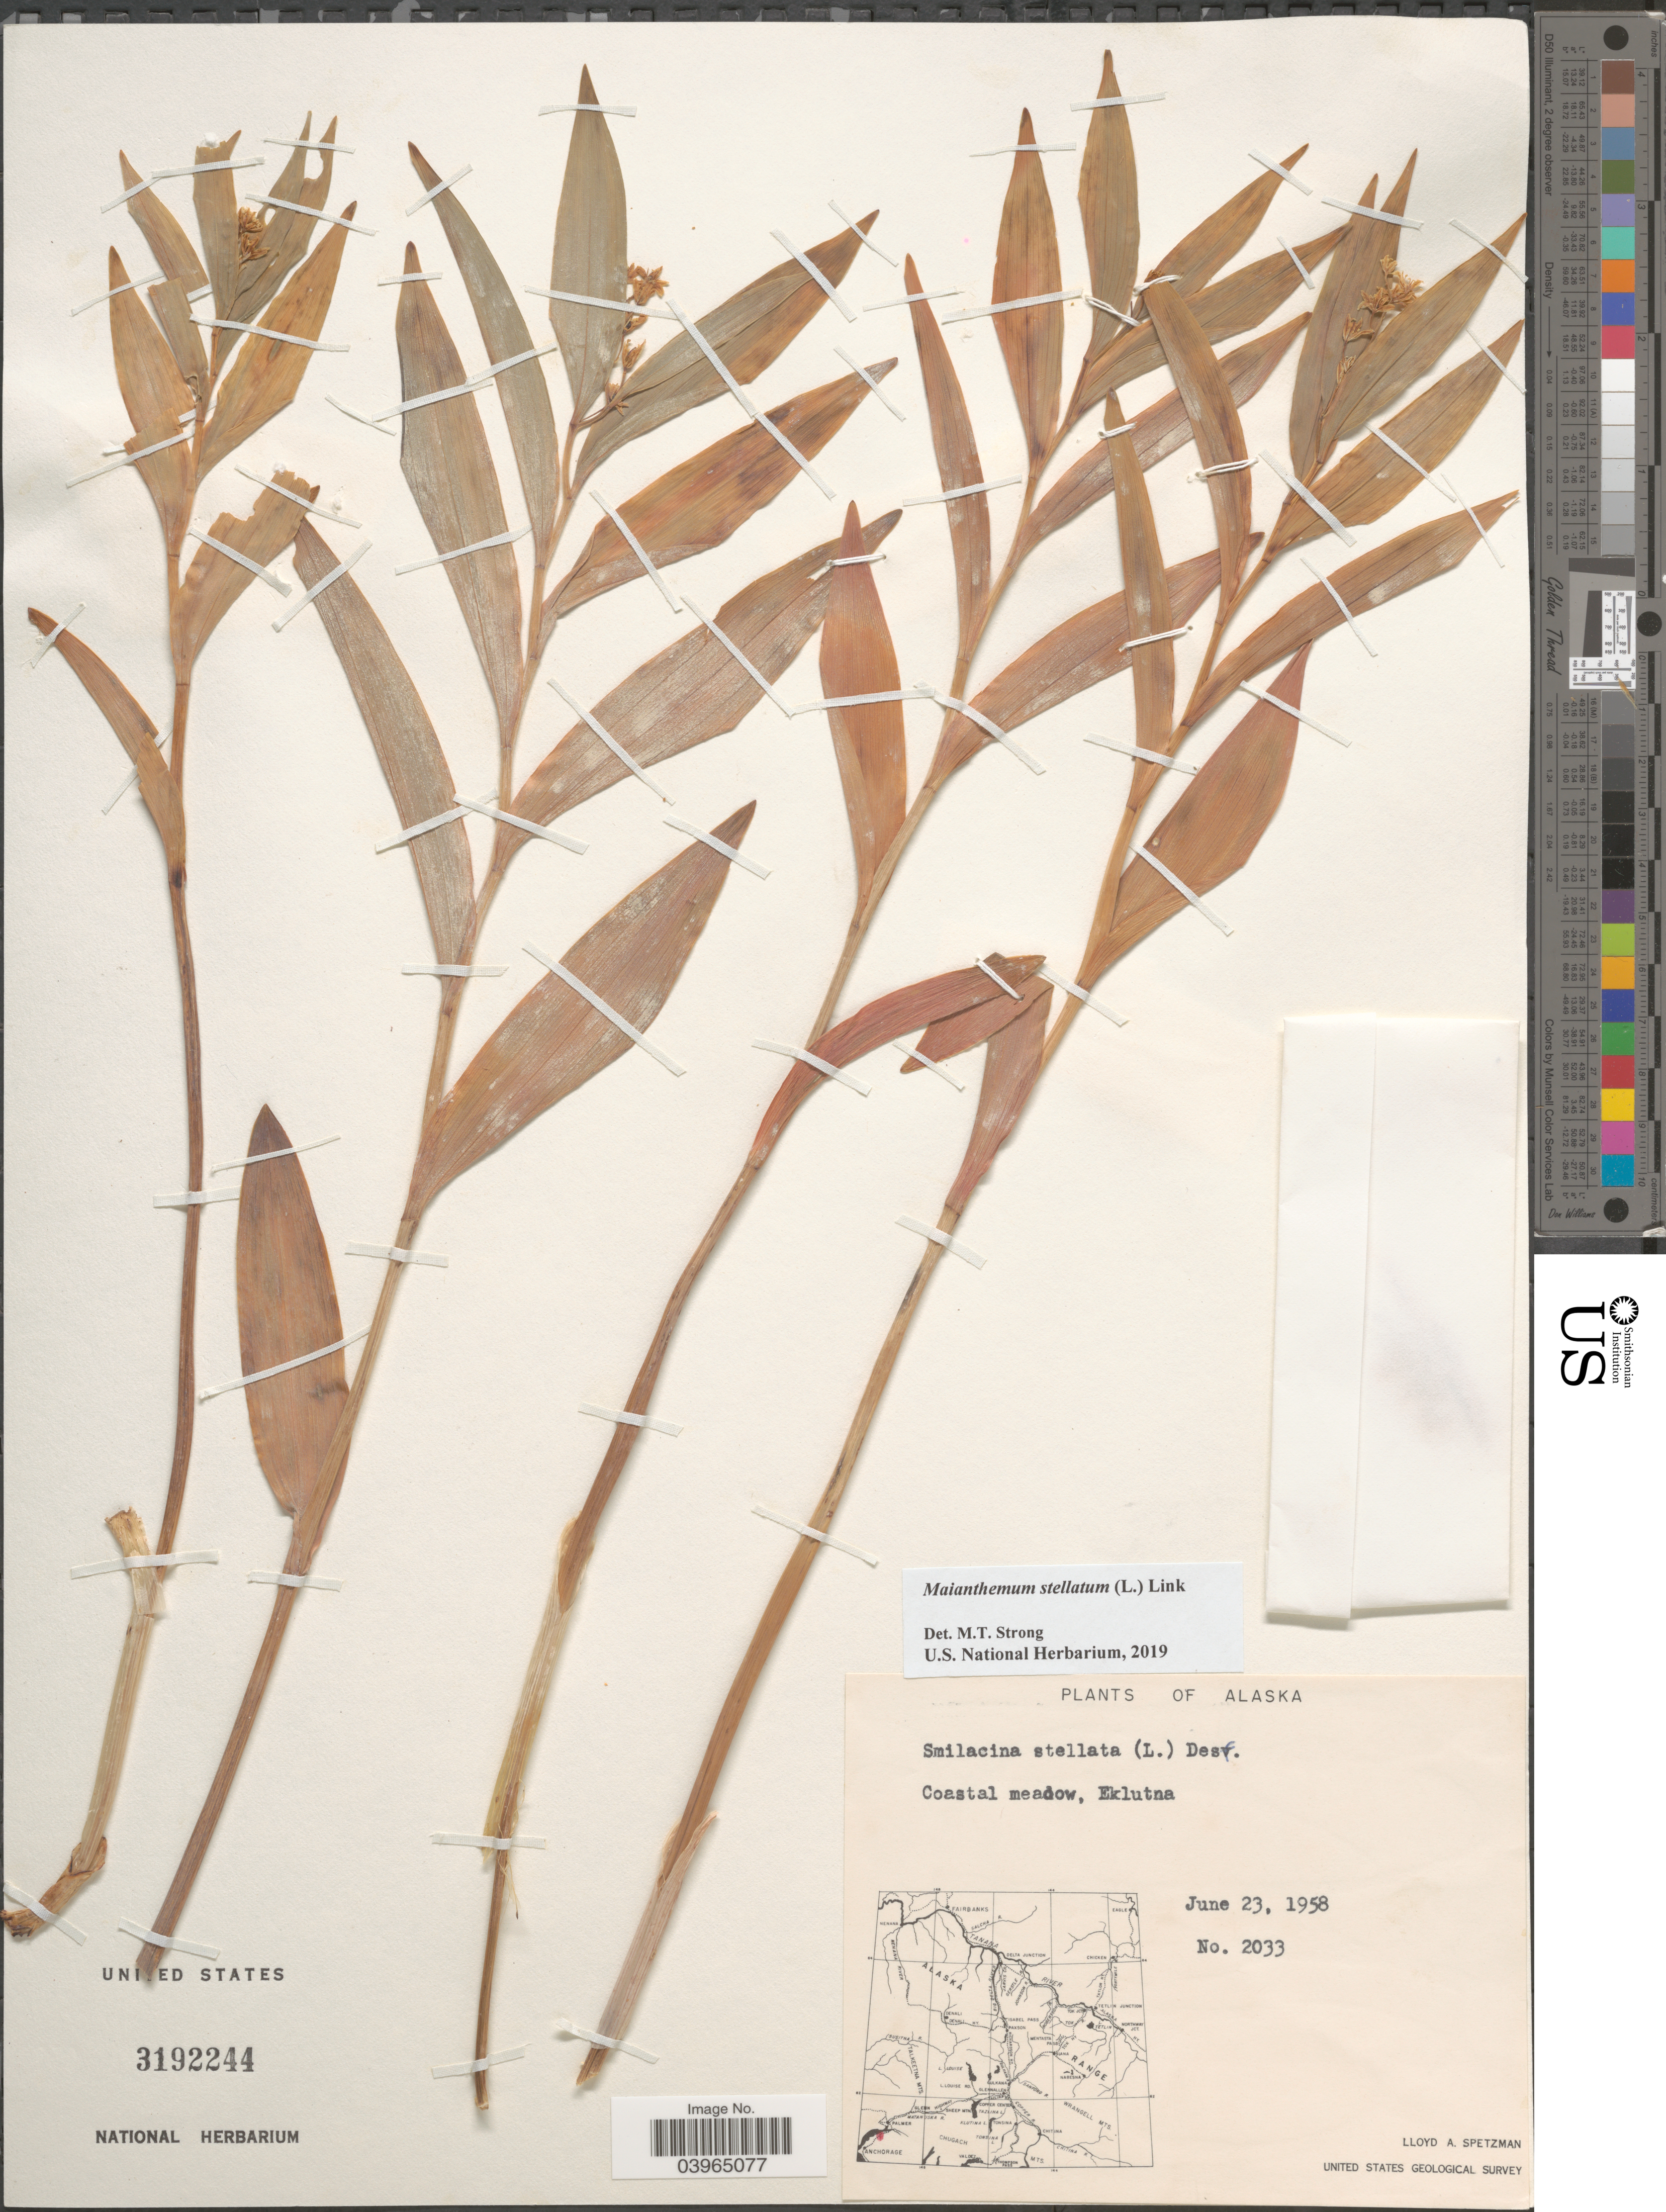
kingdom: Plantae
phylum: Tracheophyta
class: Liliopsida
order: Asparagales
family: Asparagaceae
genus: Maianthemum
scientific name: Maianthemum stellatum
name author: (L.) Link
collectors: L. Spetzman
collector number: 2033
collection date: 1958-06-23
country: United States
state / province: Alaska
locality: Coastal meadow, Eklutna.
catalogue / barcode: US 3192244